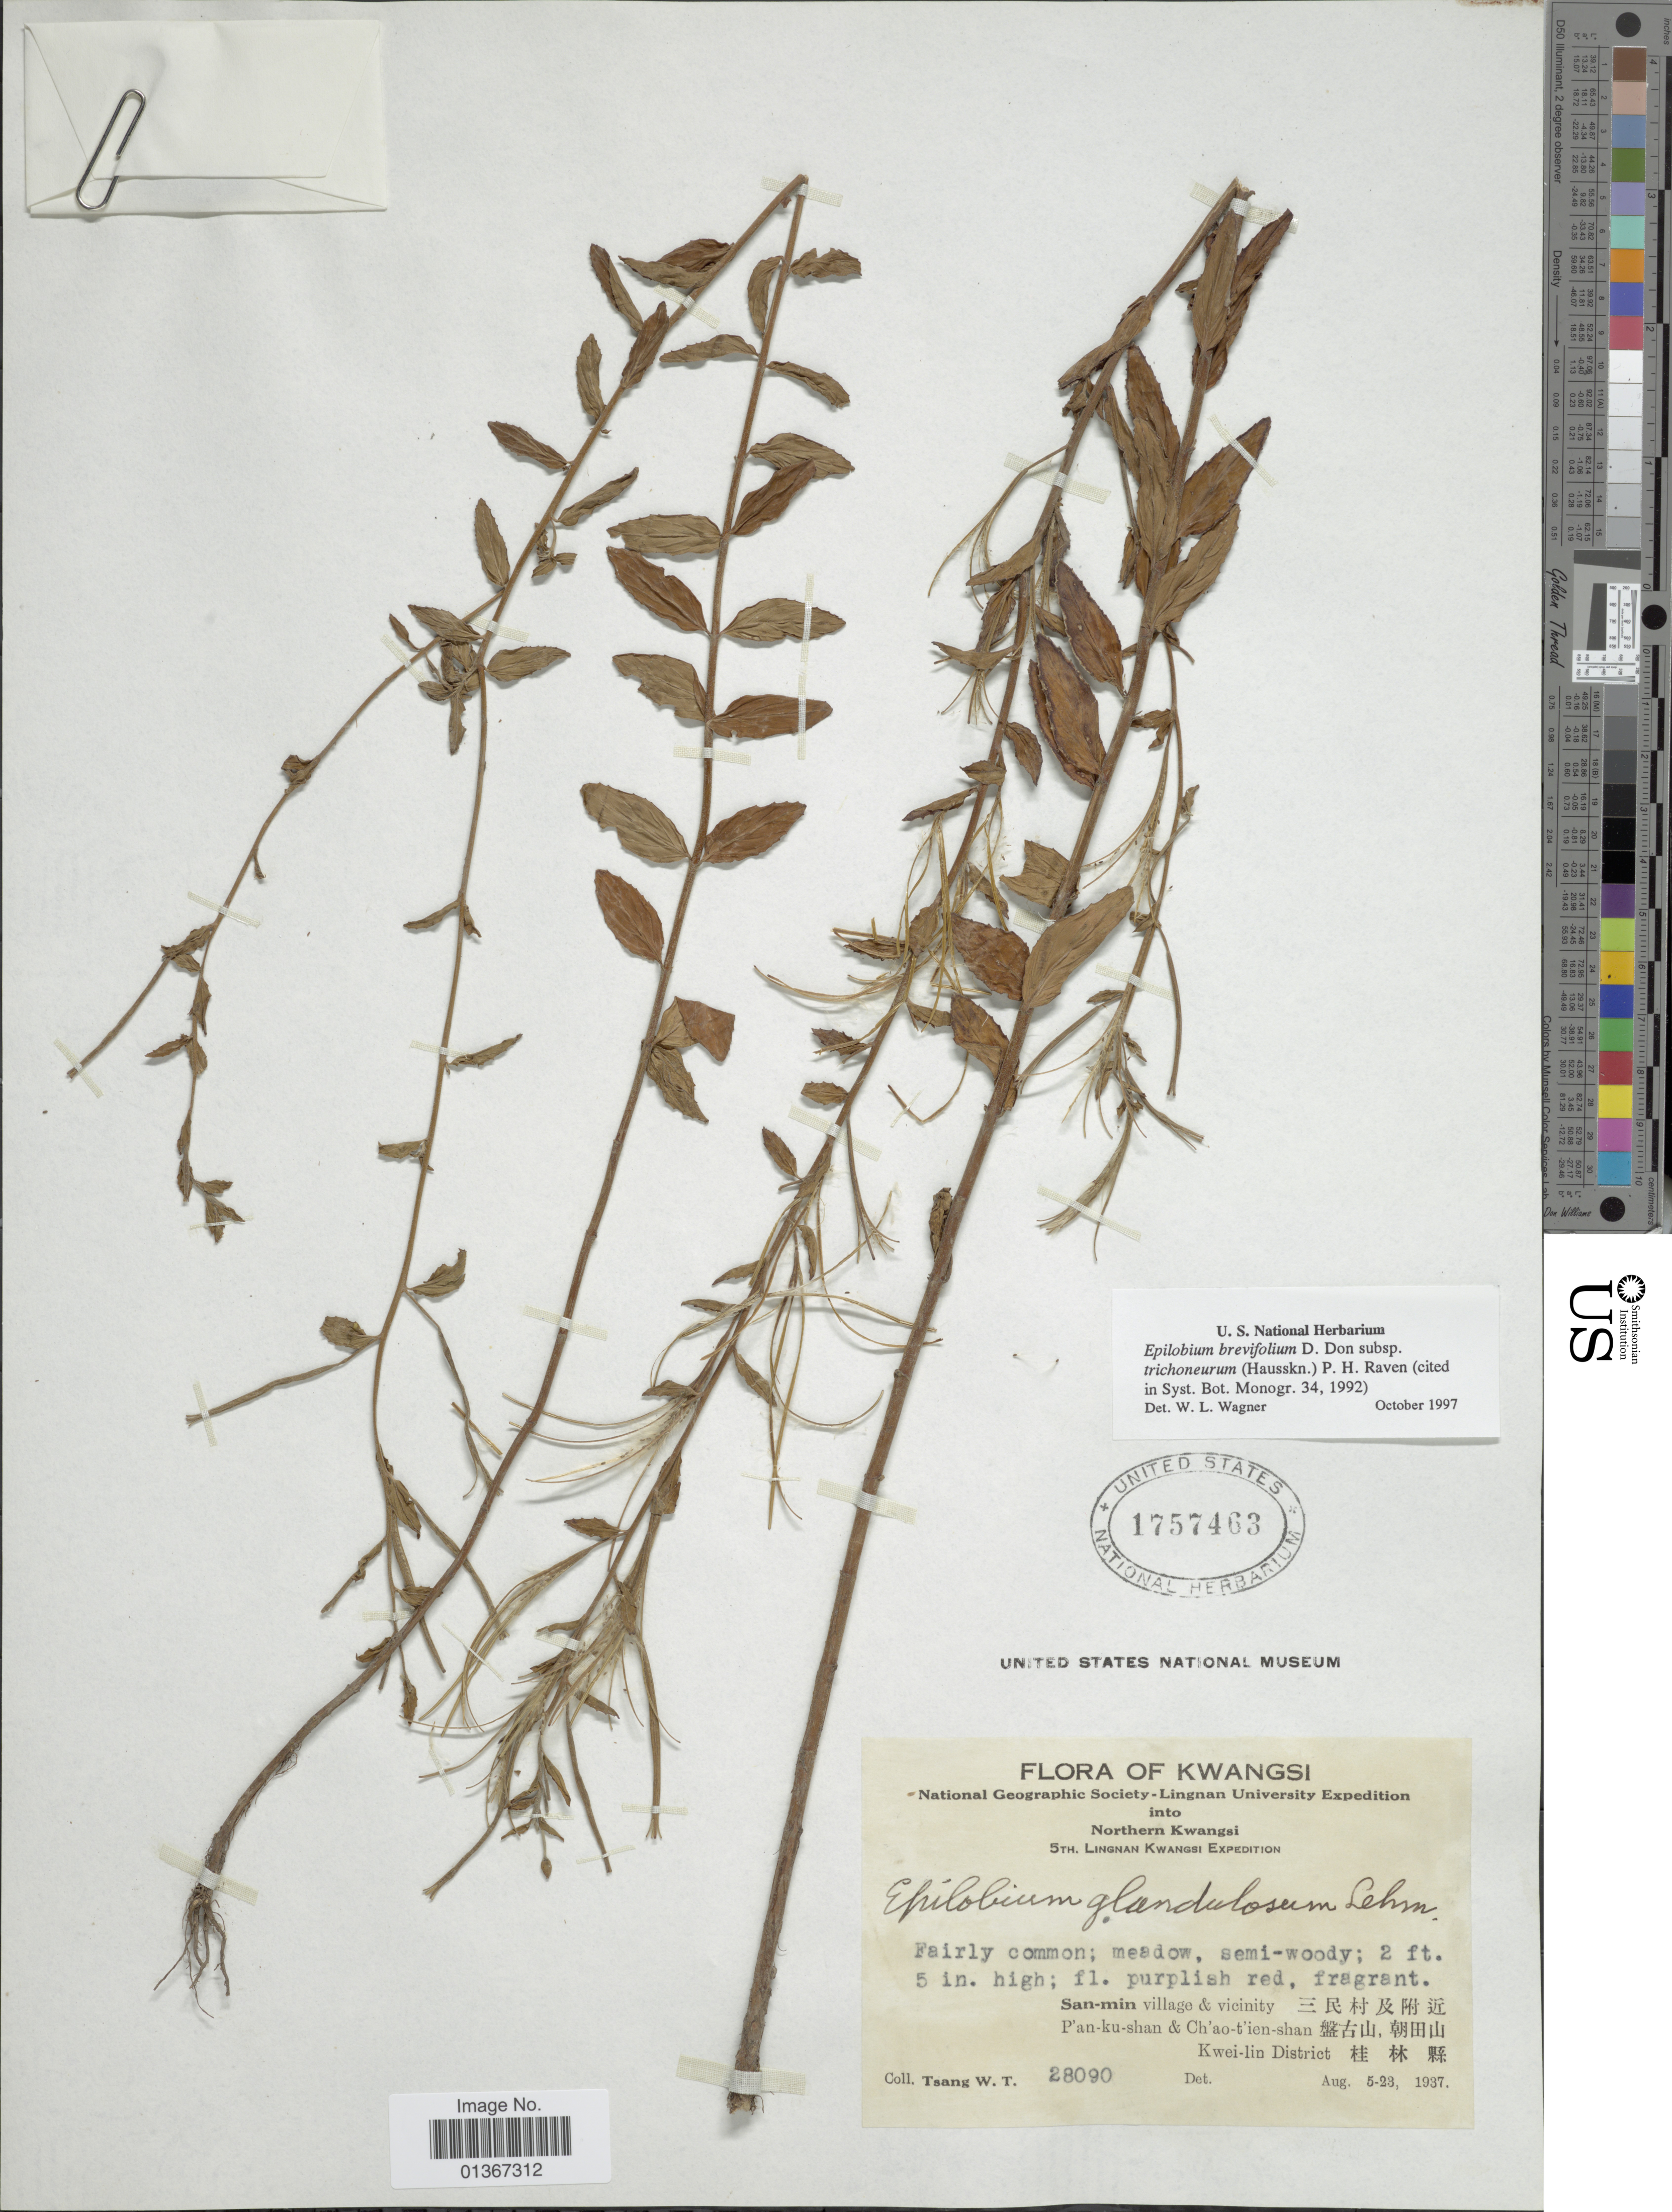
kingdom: Plantae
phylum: Tracheophyta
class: Magnoliopsida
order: Myrtales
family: Onagraceae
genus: Epilobium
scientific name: Epilobium brevifolium subsp. trichoneurum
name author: (Hausskn.) P.H. Raven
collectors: W. T. Tsang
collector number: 28090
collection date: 1937-08-05/1937-08-23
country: China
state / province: Guangxi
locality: Kwangsi. San-min village & vicinity X. P'an-ku-shan & Ch'ao-t'ien-shan X. Kwei-lin District X.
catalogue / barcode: US 1757463